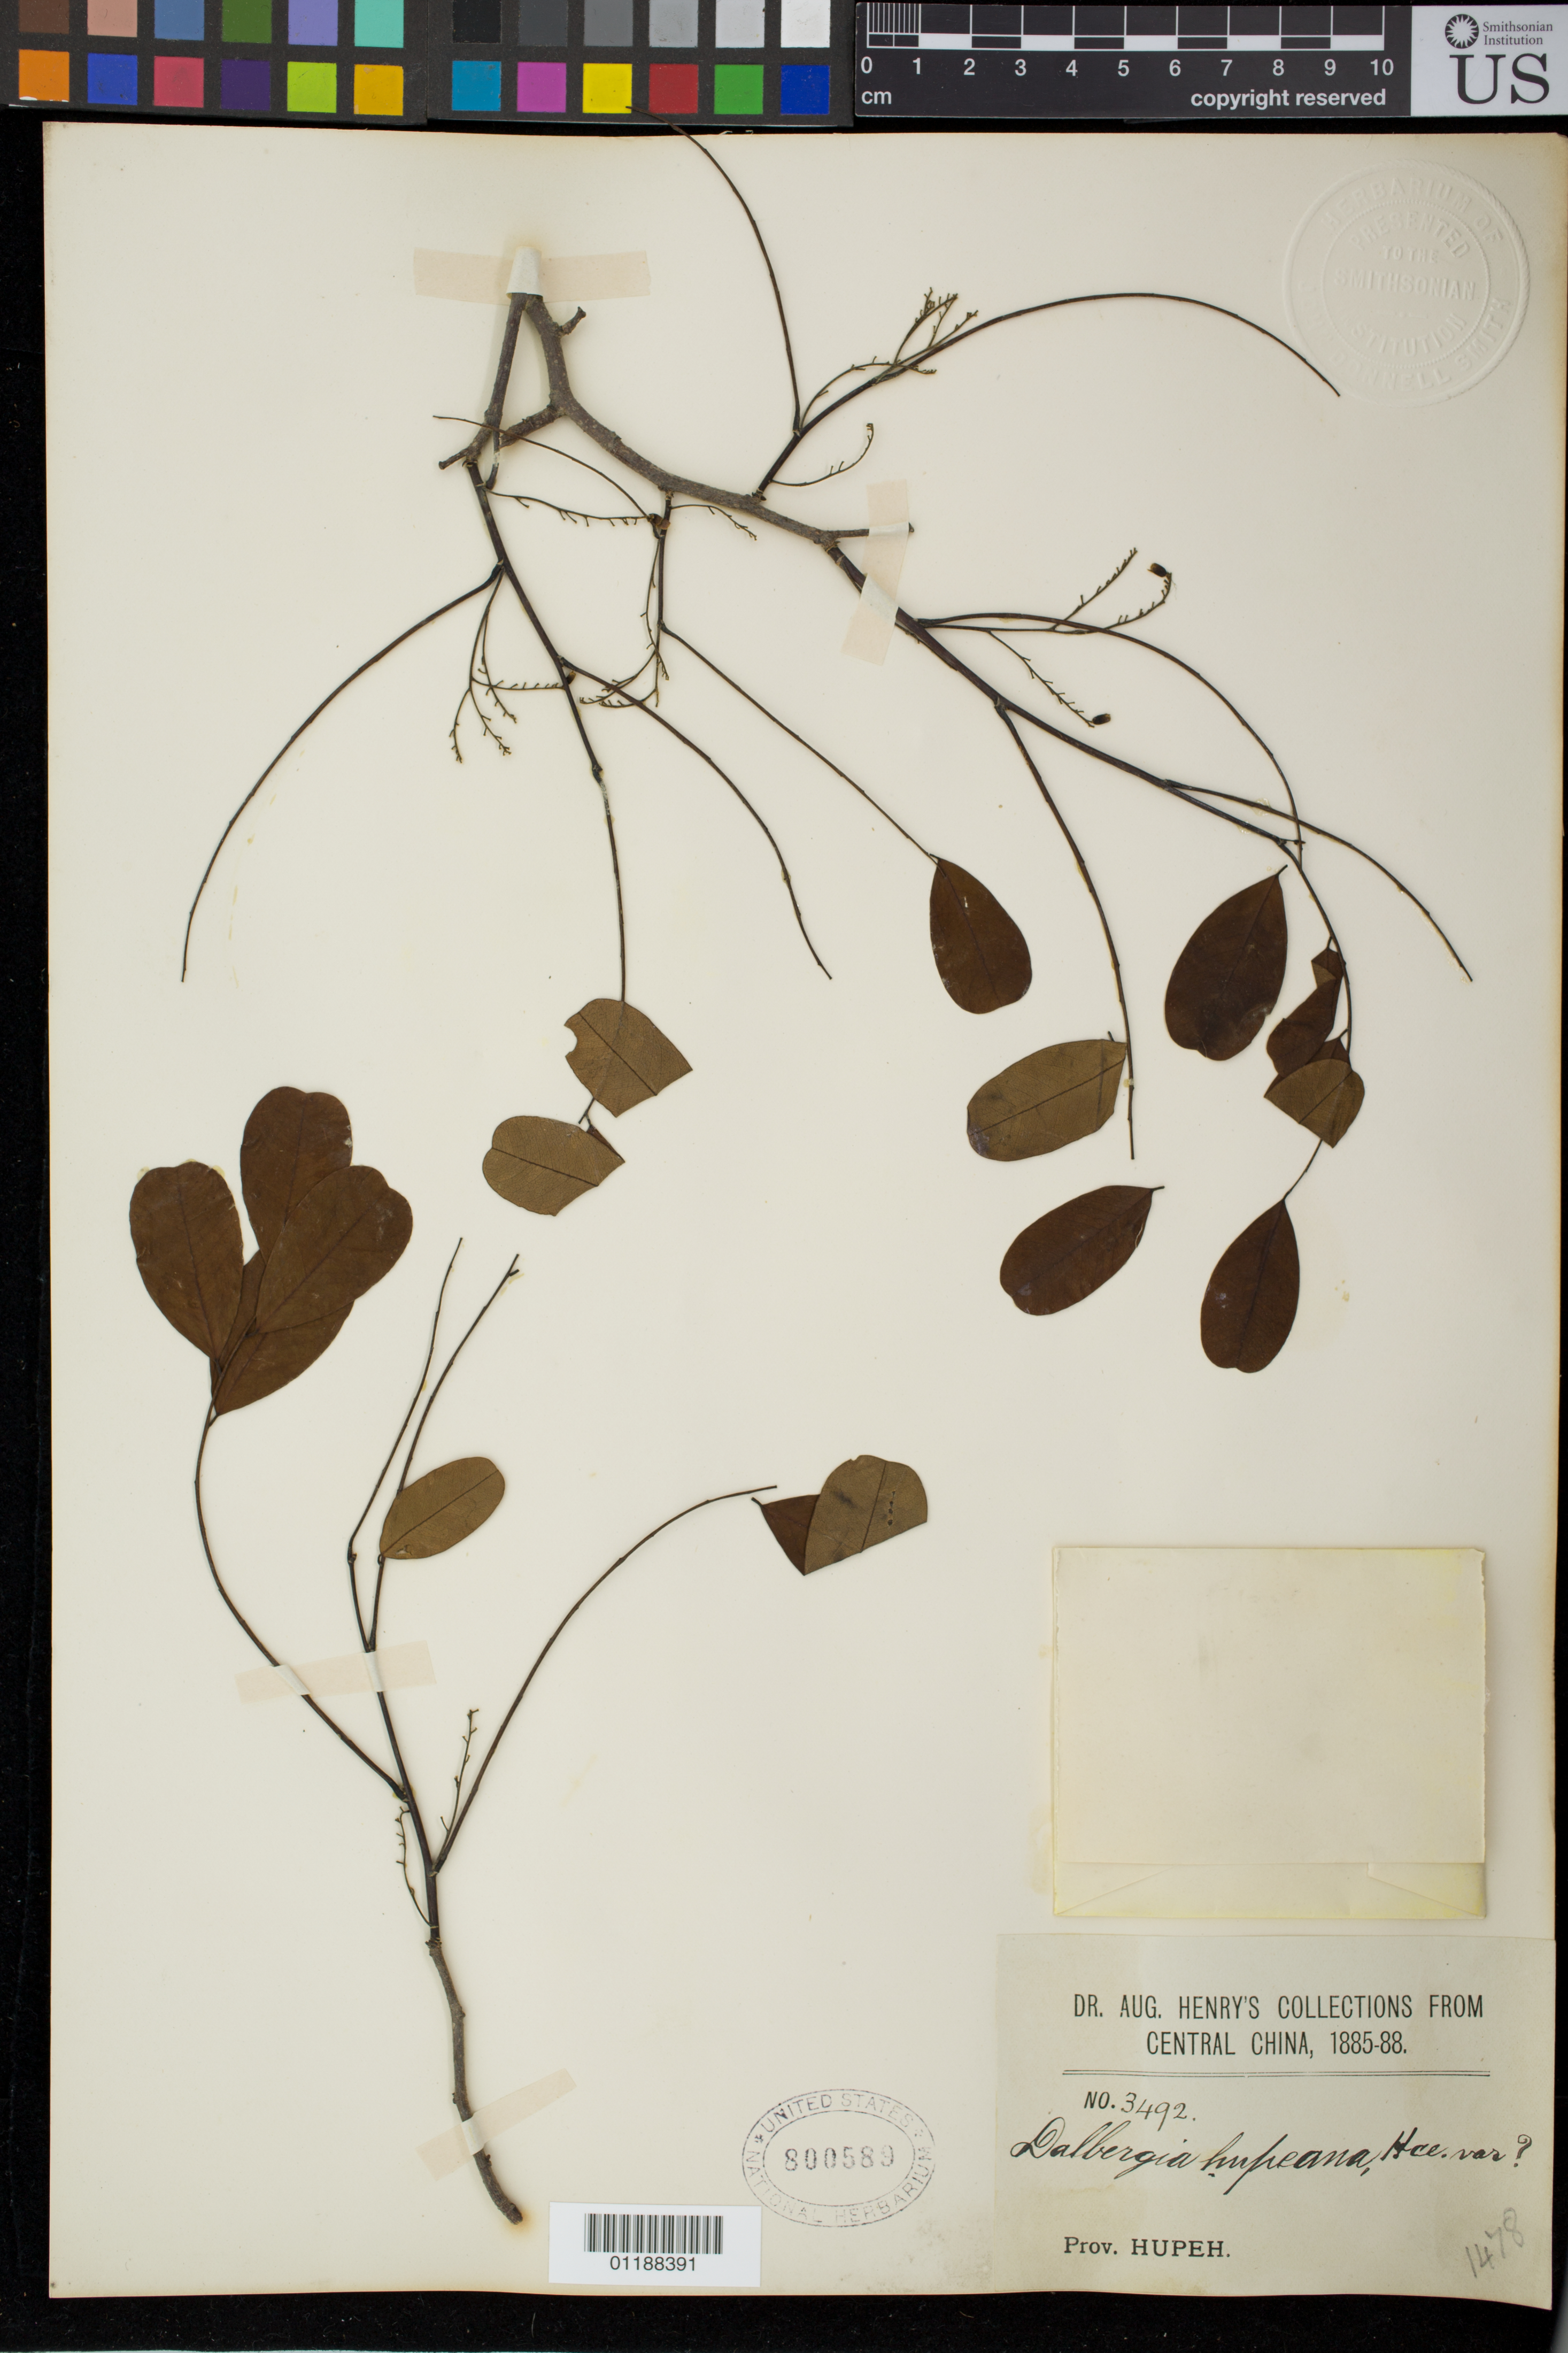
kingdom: Plantae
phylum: Tracheophyta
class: Magnoliopsida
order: Fabales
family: Fabaceae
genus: Dalbergia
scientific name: Dalbergia hupeana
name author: Hance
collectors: A. Henry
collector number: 3492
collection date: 1885/1888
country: China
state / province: Hubei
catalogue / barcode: US 800589